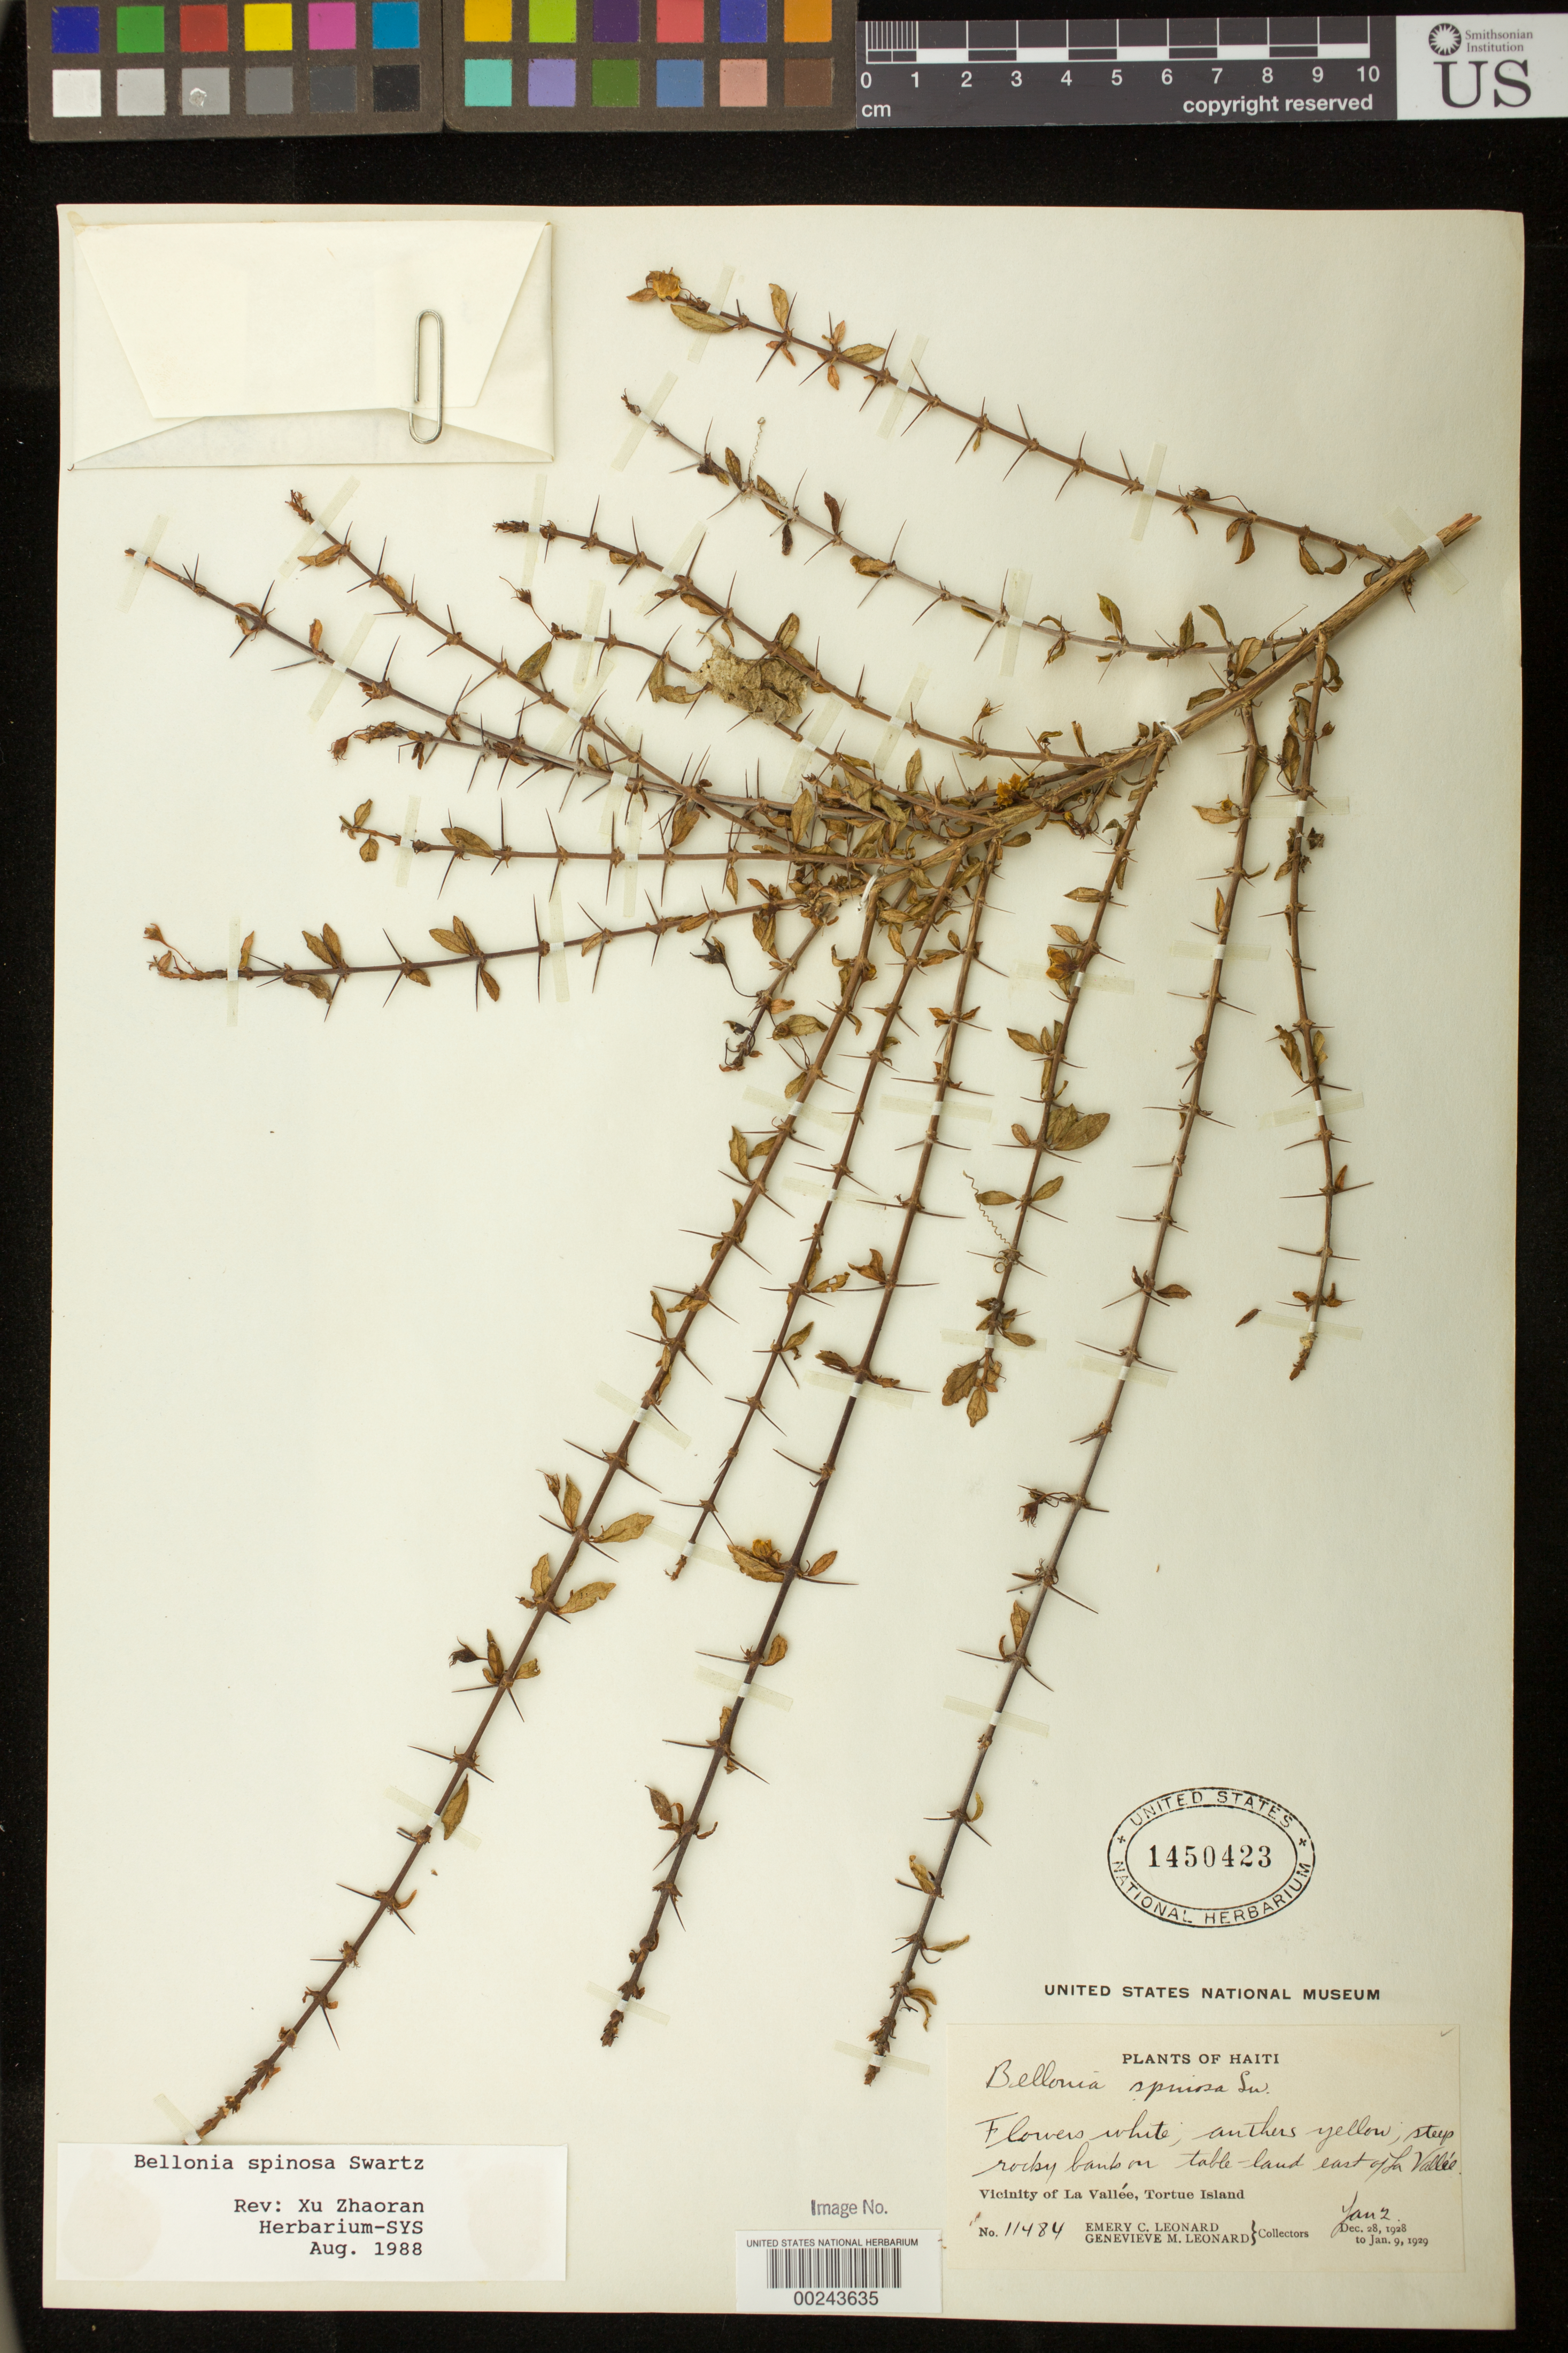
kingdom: Plantae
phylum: Tracheophyta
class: Magnoliopsida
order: Lamiales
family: Gesneriaceae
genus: Bellonia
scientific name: Bellonia spinosa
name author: Sw.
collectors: E. C. Leonard & G. M. Leonard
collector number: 11484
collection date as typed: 02 Jan 1929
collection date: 1929-01-02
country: Haiti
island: Ile de la Tortue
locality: Tortue Island, E of La Vallée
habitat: Steep rocky bank on table-land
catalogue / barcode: US 1450423